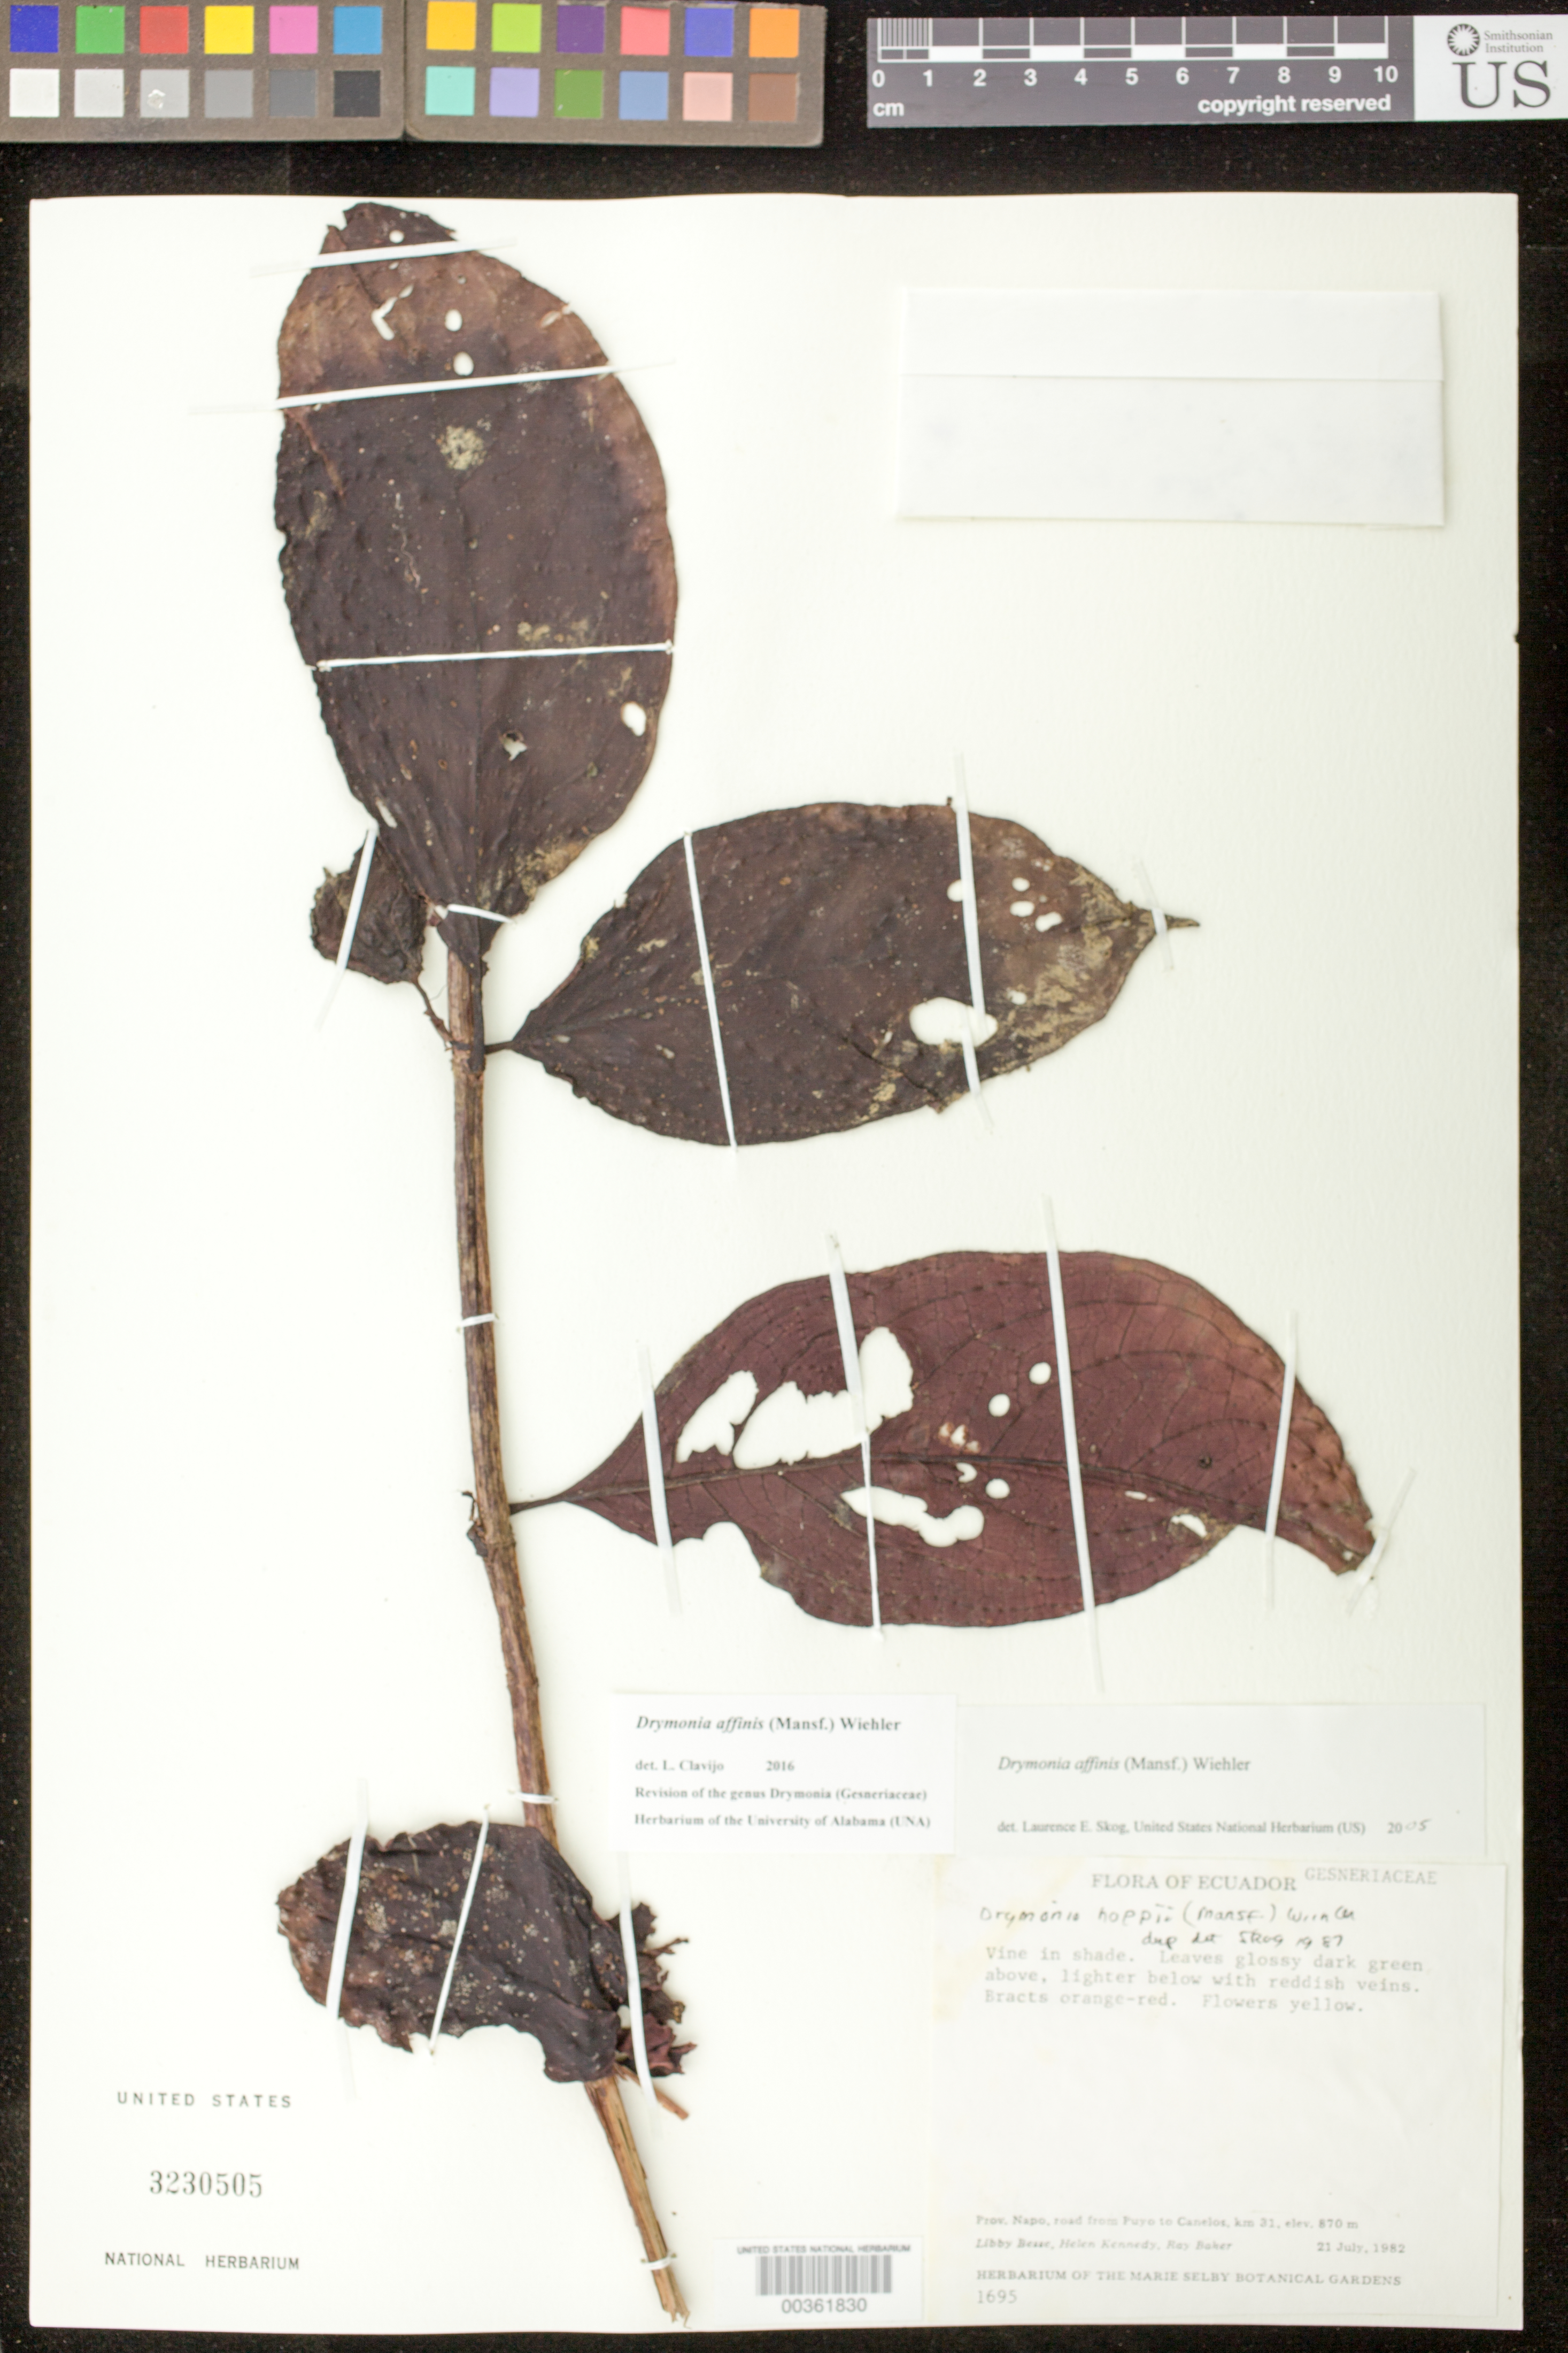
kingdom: Plantae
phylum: Tracheophyta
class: Magnoliopsida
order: Lamiales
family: Gesneriaceae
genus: Drymonia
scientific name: Drymonia affinis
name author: (Mansf.) Wiehler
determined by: Skog, Laurence E.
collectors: L. Besse, H. Kennedy & R. Baker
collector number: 1695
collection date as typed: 21 Jul 1982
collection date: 1982-07-21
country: Ecuador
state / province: Napo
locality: Road from Puyo to Canelos, km 31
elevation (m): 870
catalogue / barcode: US 3230505